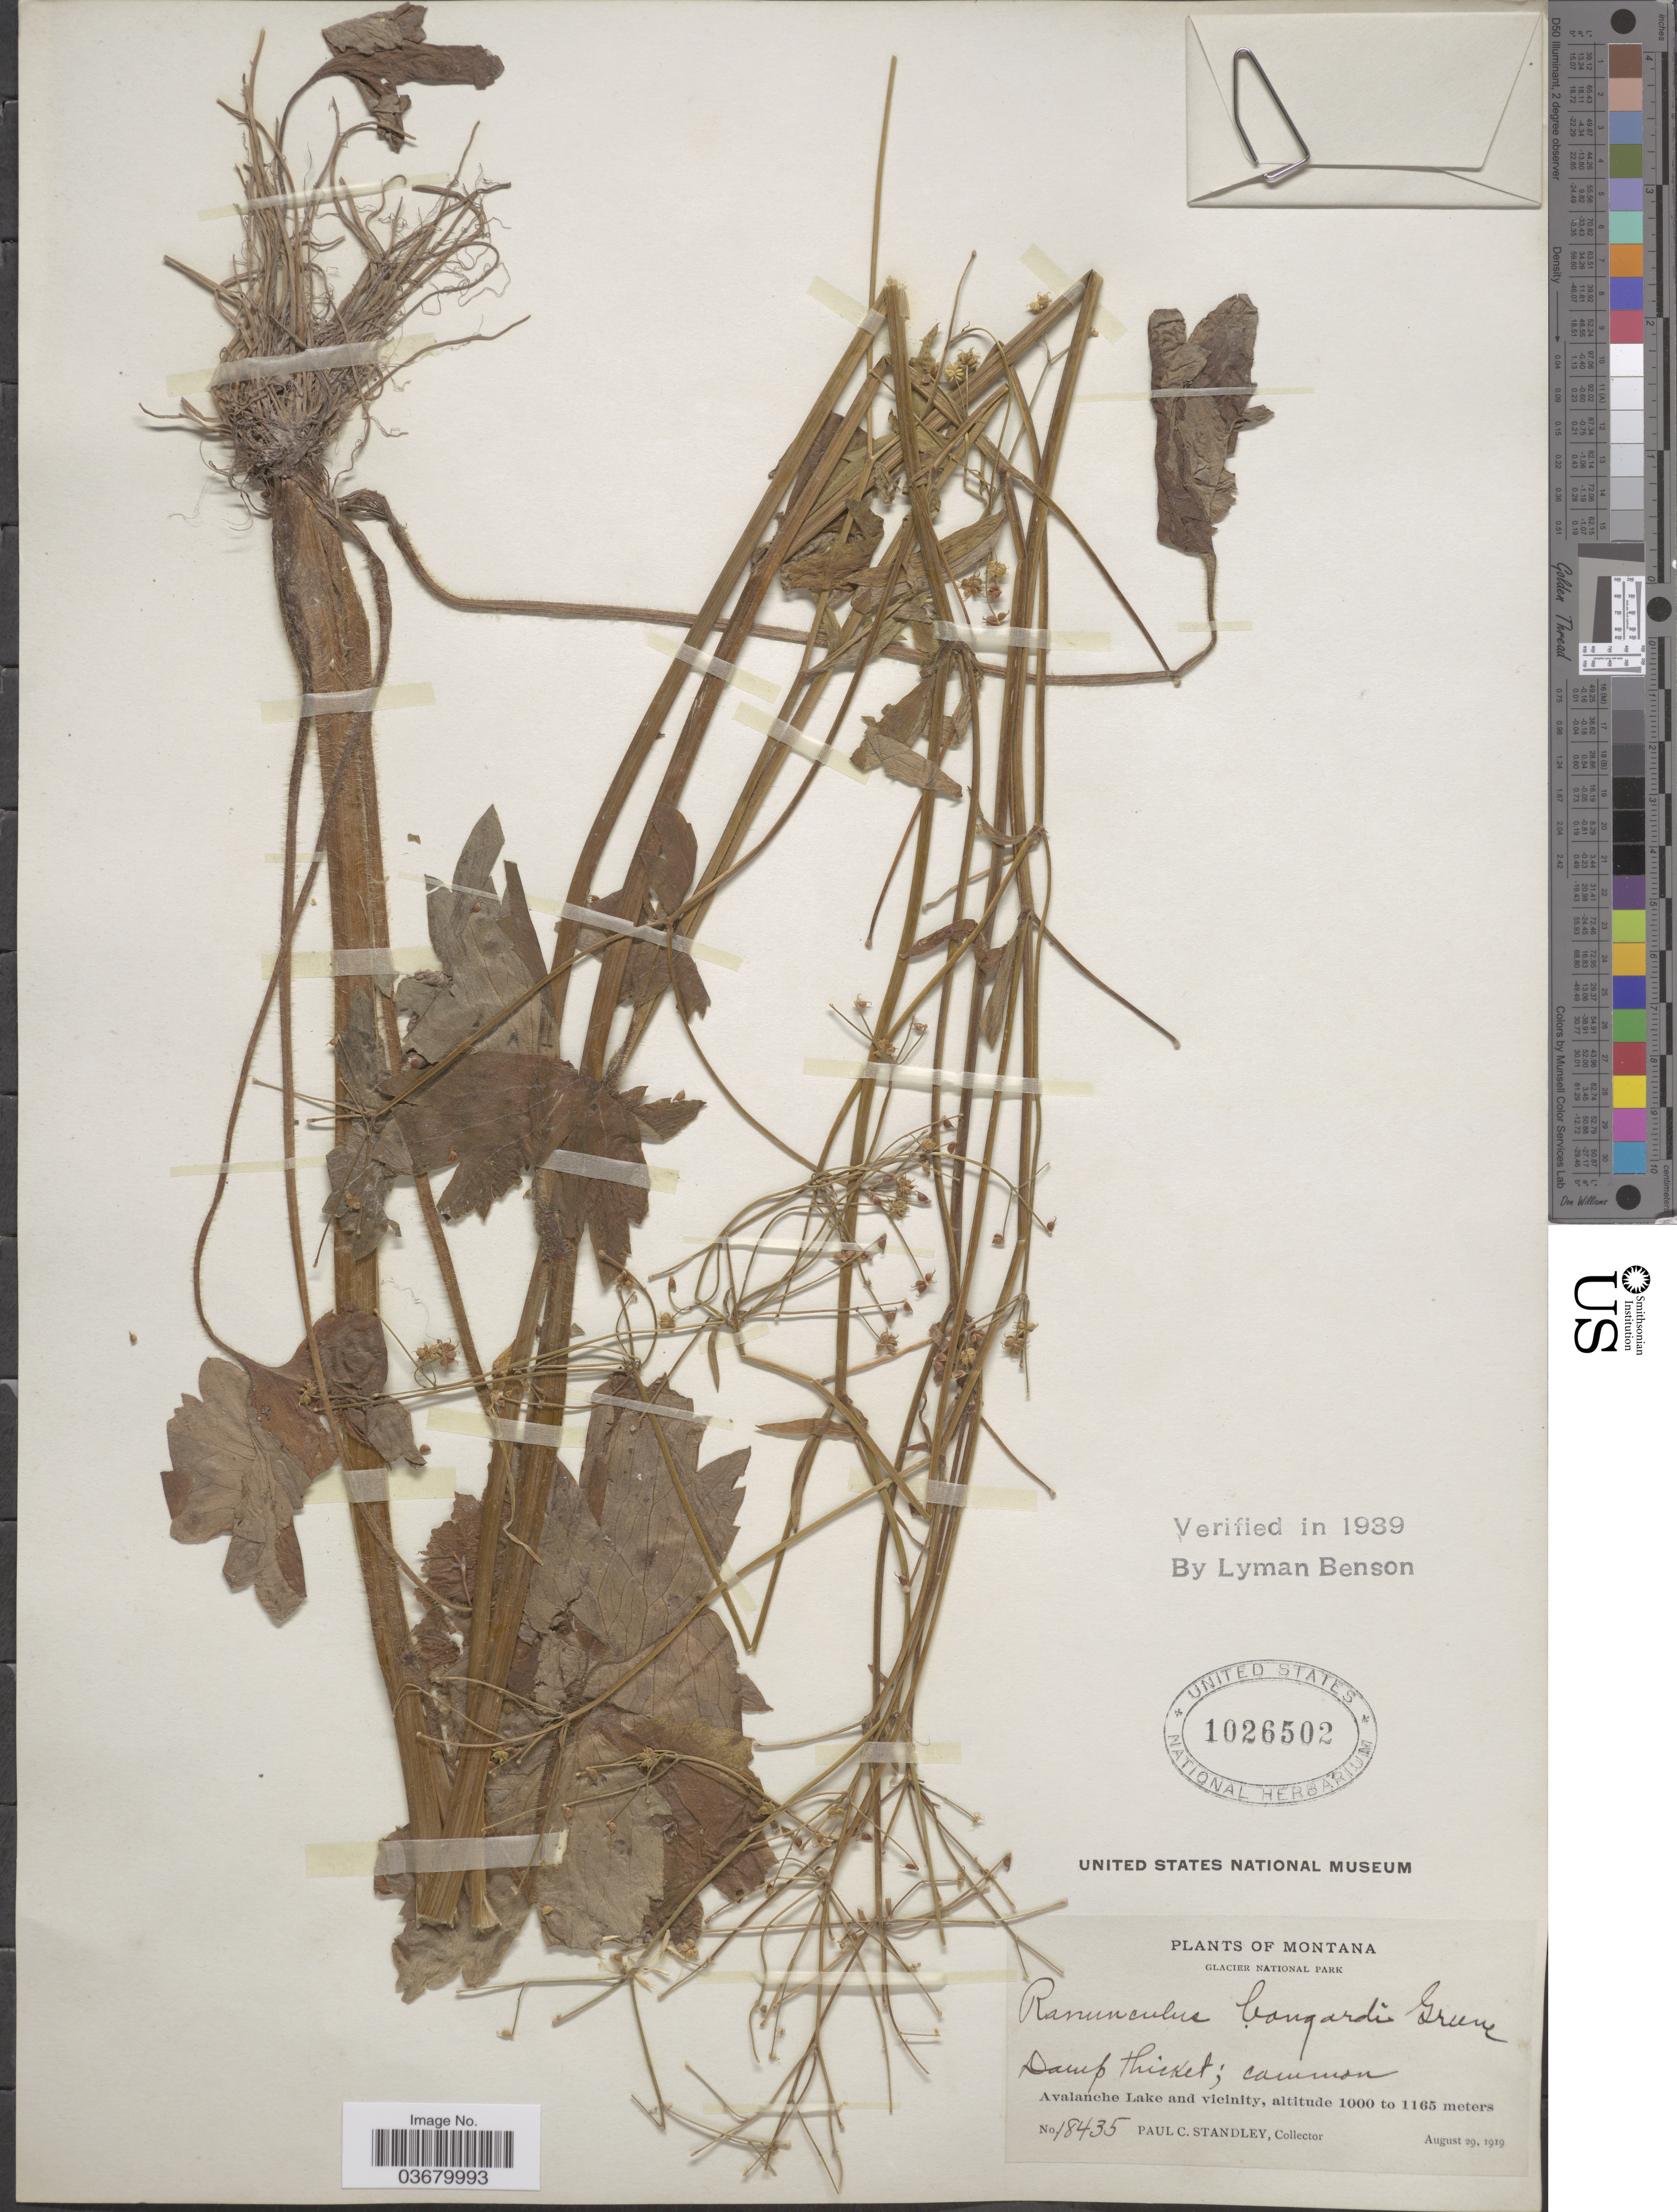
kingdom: Plantae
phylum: Tracheophyta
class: Magnoliopsida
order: Ranunculales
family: Ranunculaceae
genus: Ranunculus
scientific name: Ranunculus bongardii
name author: Greene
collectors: P. C. Standley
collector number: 18435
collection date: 1919-08-29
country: United States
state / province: Montana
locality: Glacier National Park. Avalanche Lake and vicinity.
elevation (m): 1000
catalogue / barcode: US 1026502